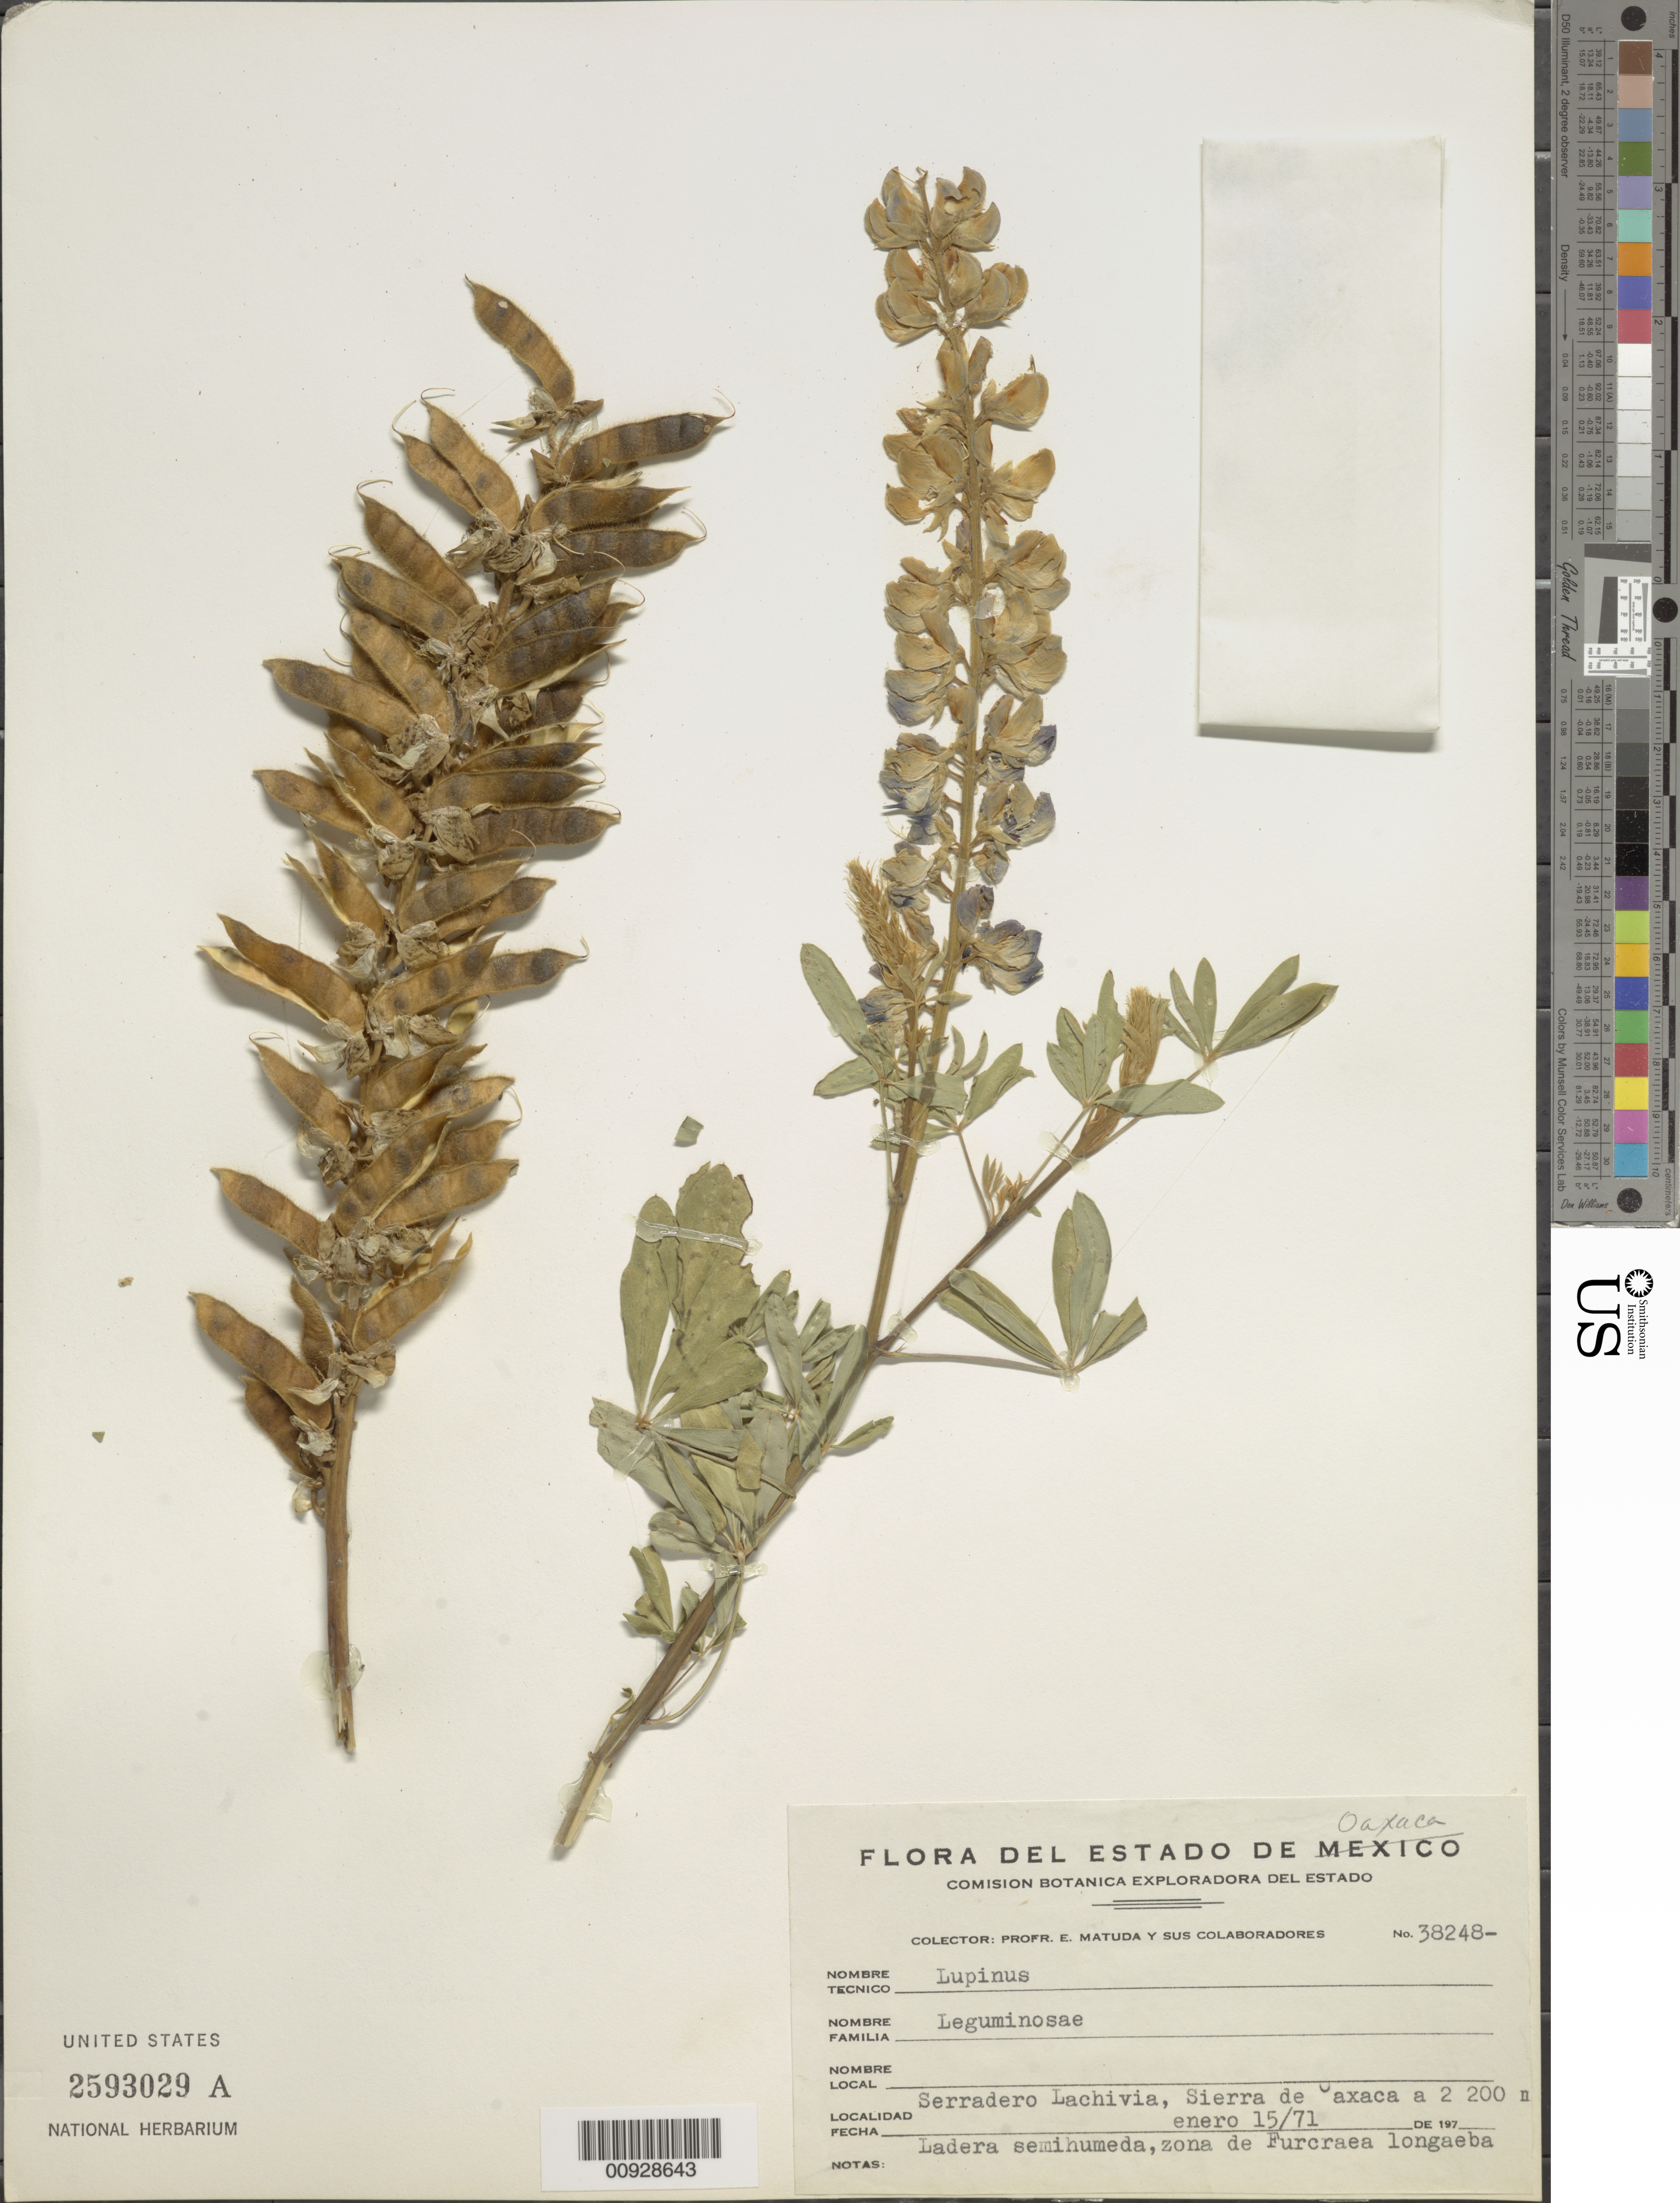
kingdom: Plantae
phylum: Tracheophyta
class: Magnoliopsida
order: Fabales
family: Fabaceae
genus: Lupinus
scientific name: Lupinus sp.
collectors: E. Matuda & et al.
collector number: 38248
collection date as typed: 15 Jan 1971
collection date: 1971-01-15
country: Mexico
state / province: Oaxaca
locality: Serradero Lachivia, Sierra de Oaxaca.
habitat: Ladera semihúmeda, zona de Furcraea longaeba.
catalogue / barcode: US 2593029A